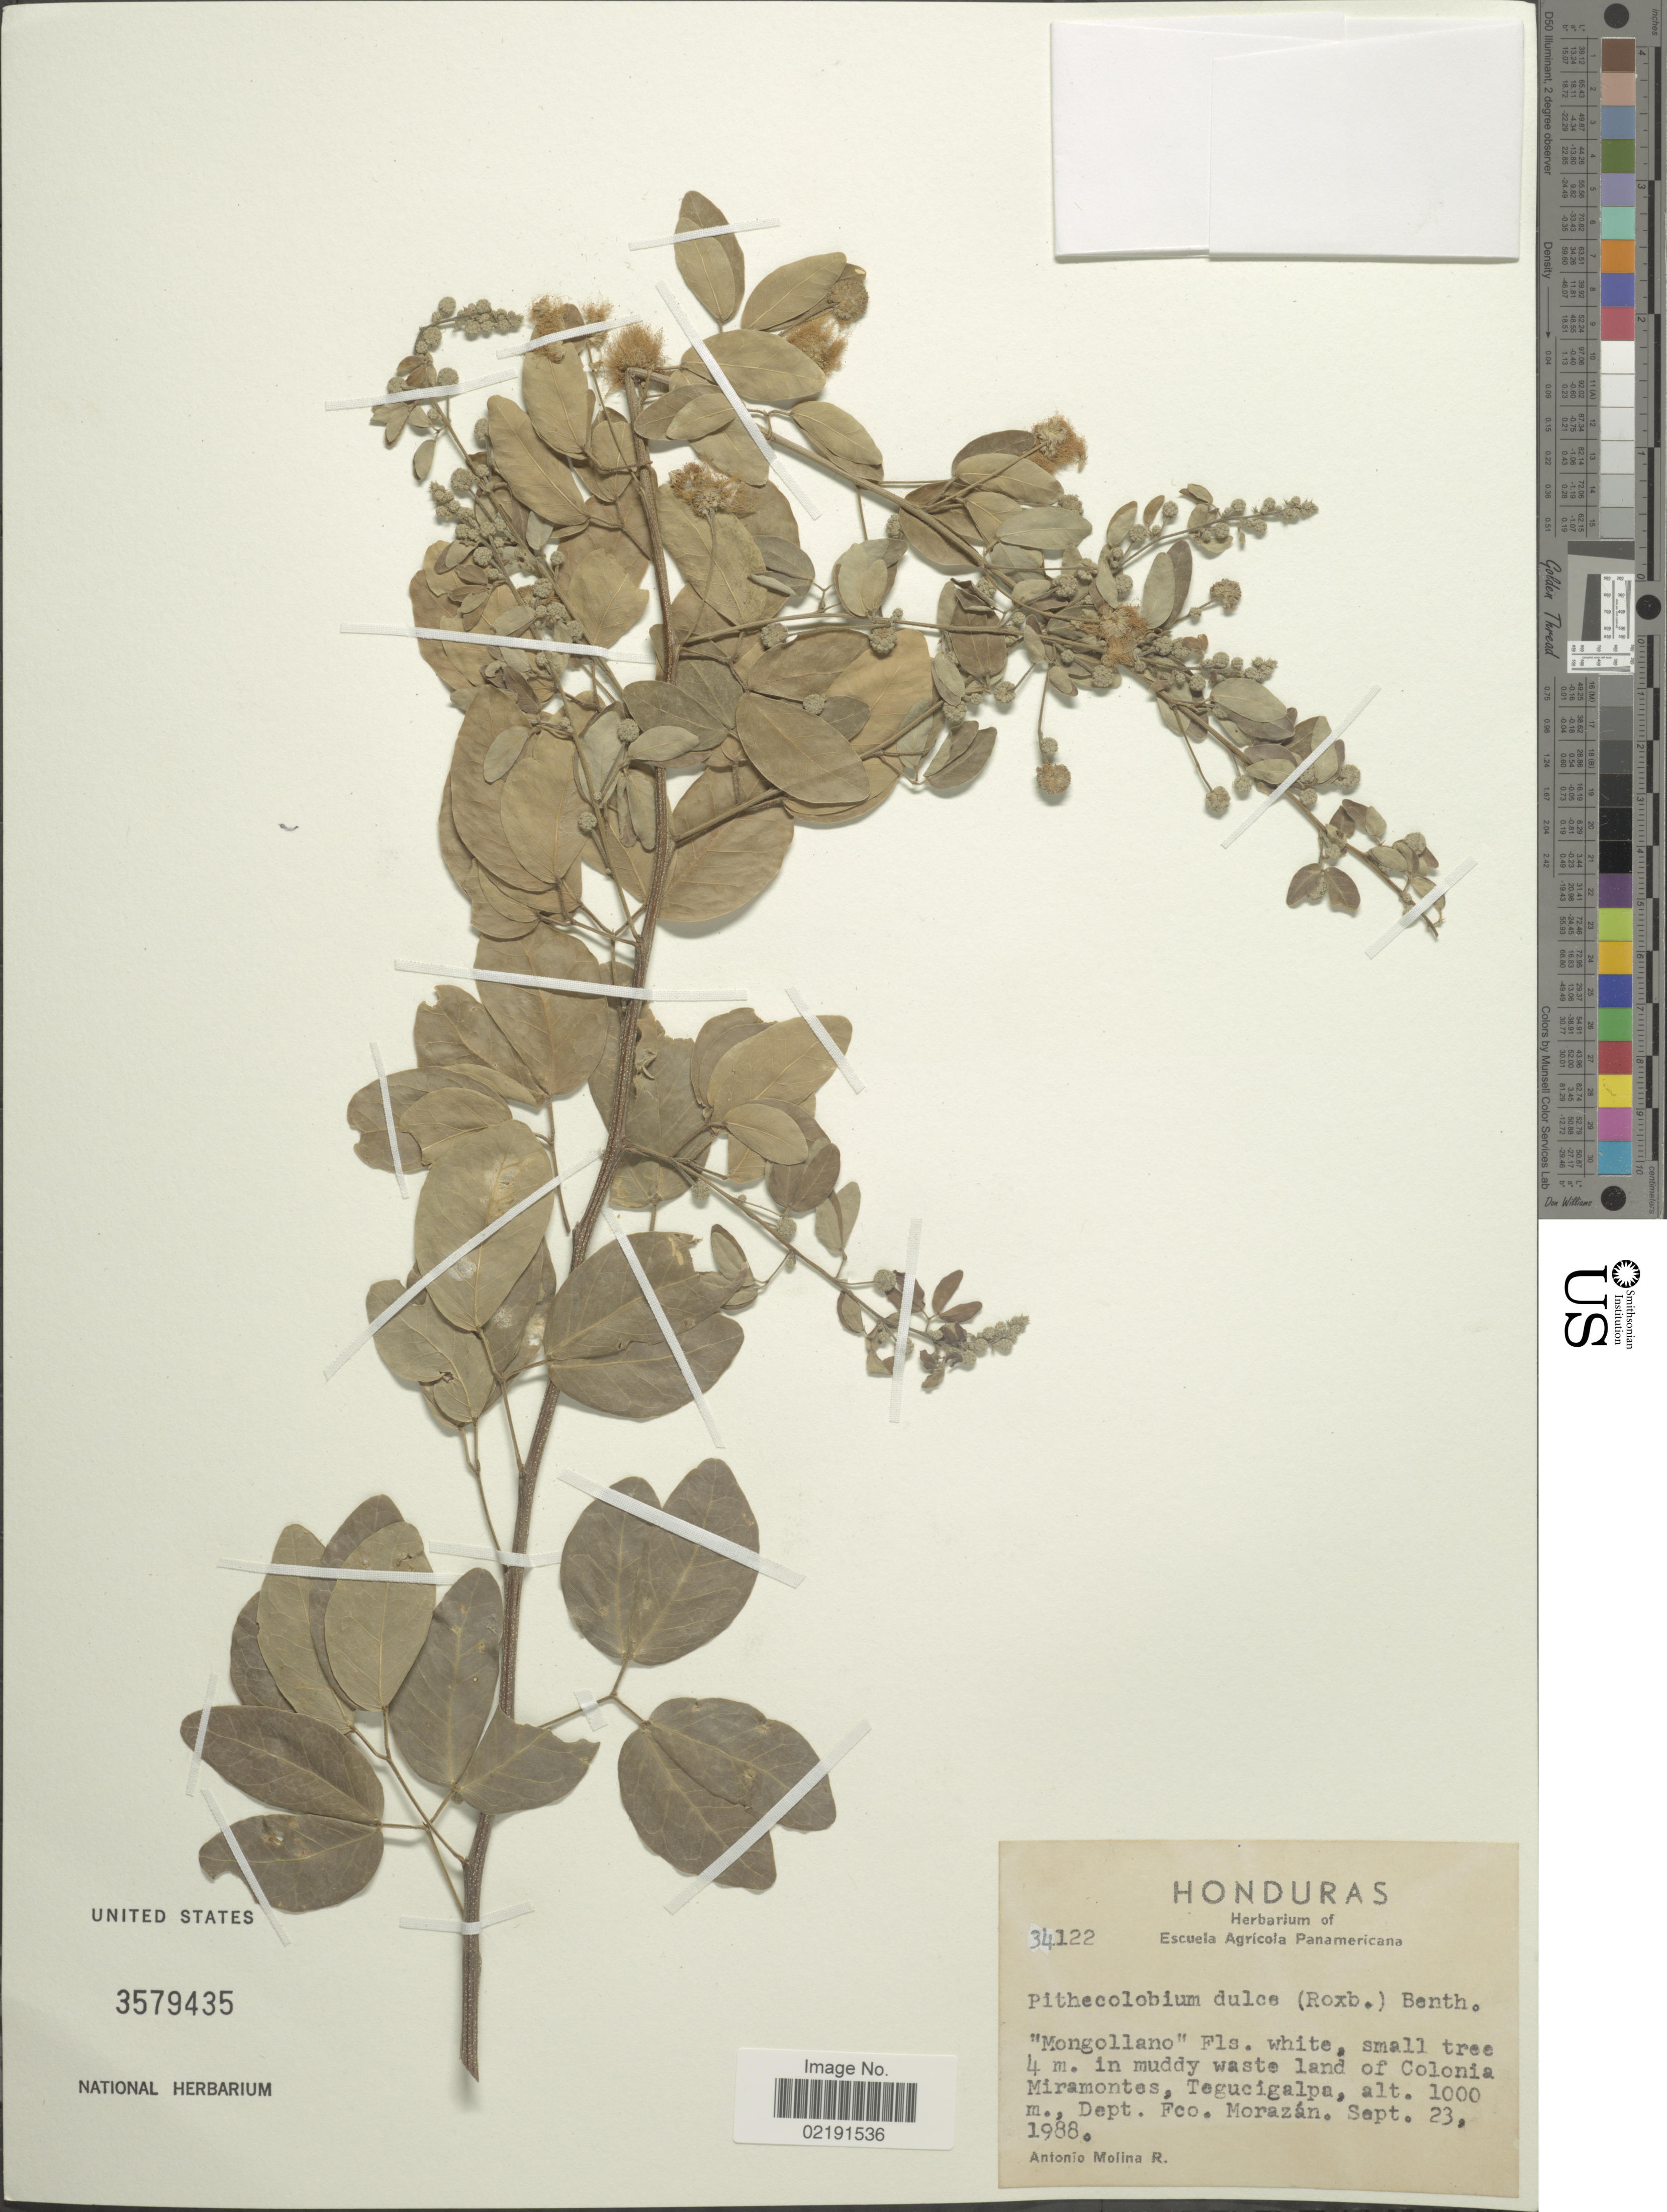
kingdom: Plantae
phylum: Tracheophyta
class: Magnoliopsida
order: Fabales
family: Fabaceae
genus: Pithecellobium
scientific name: Pithecellobium dulce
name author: (Roxb.) Benth.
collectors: A. Molina R.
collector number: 34122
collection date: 1988-09-23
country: Honduras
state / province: Fco. Morazán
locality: In muddy waste land of Colonia Miramontes, Tegucigalpa, Dept. Fco. Morazán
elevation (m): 1000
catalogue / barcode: US 3579435